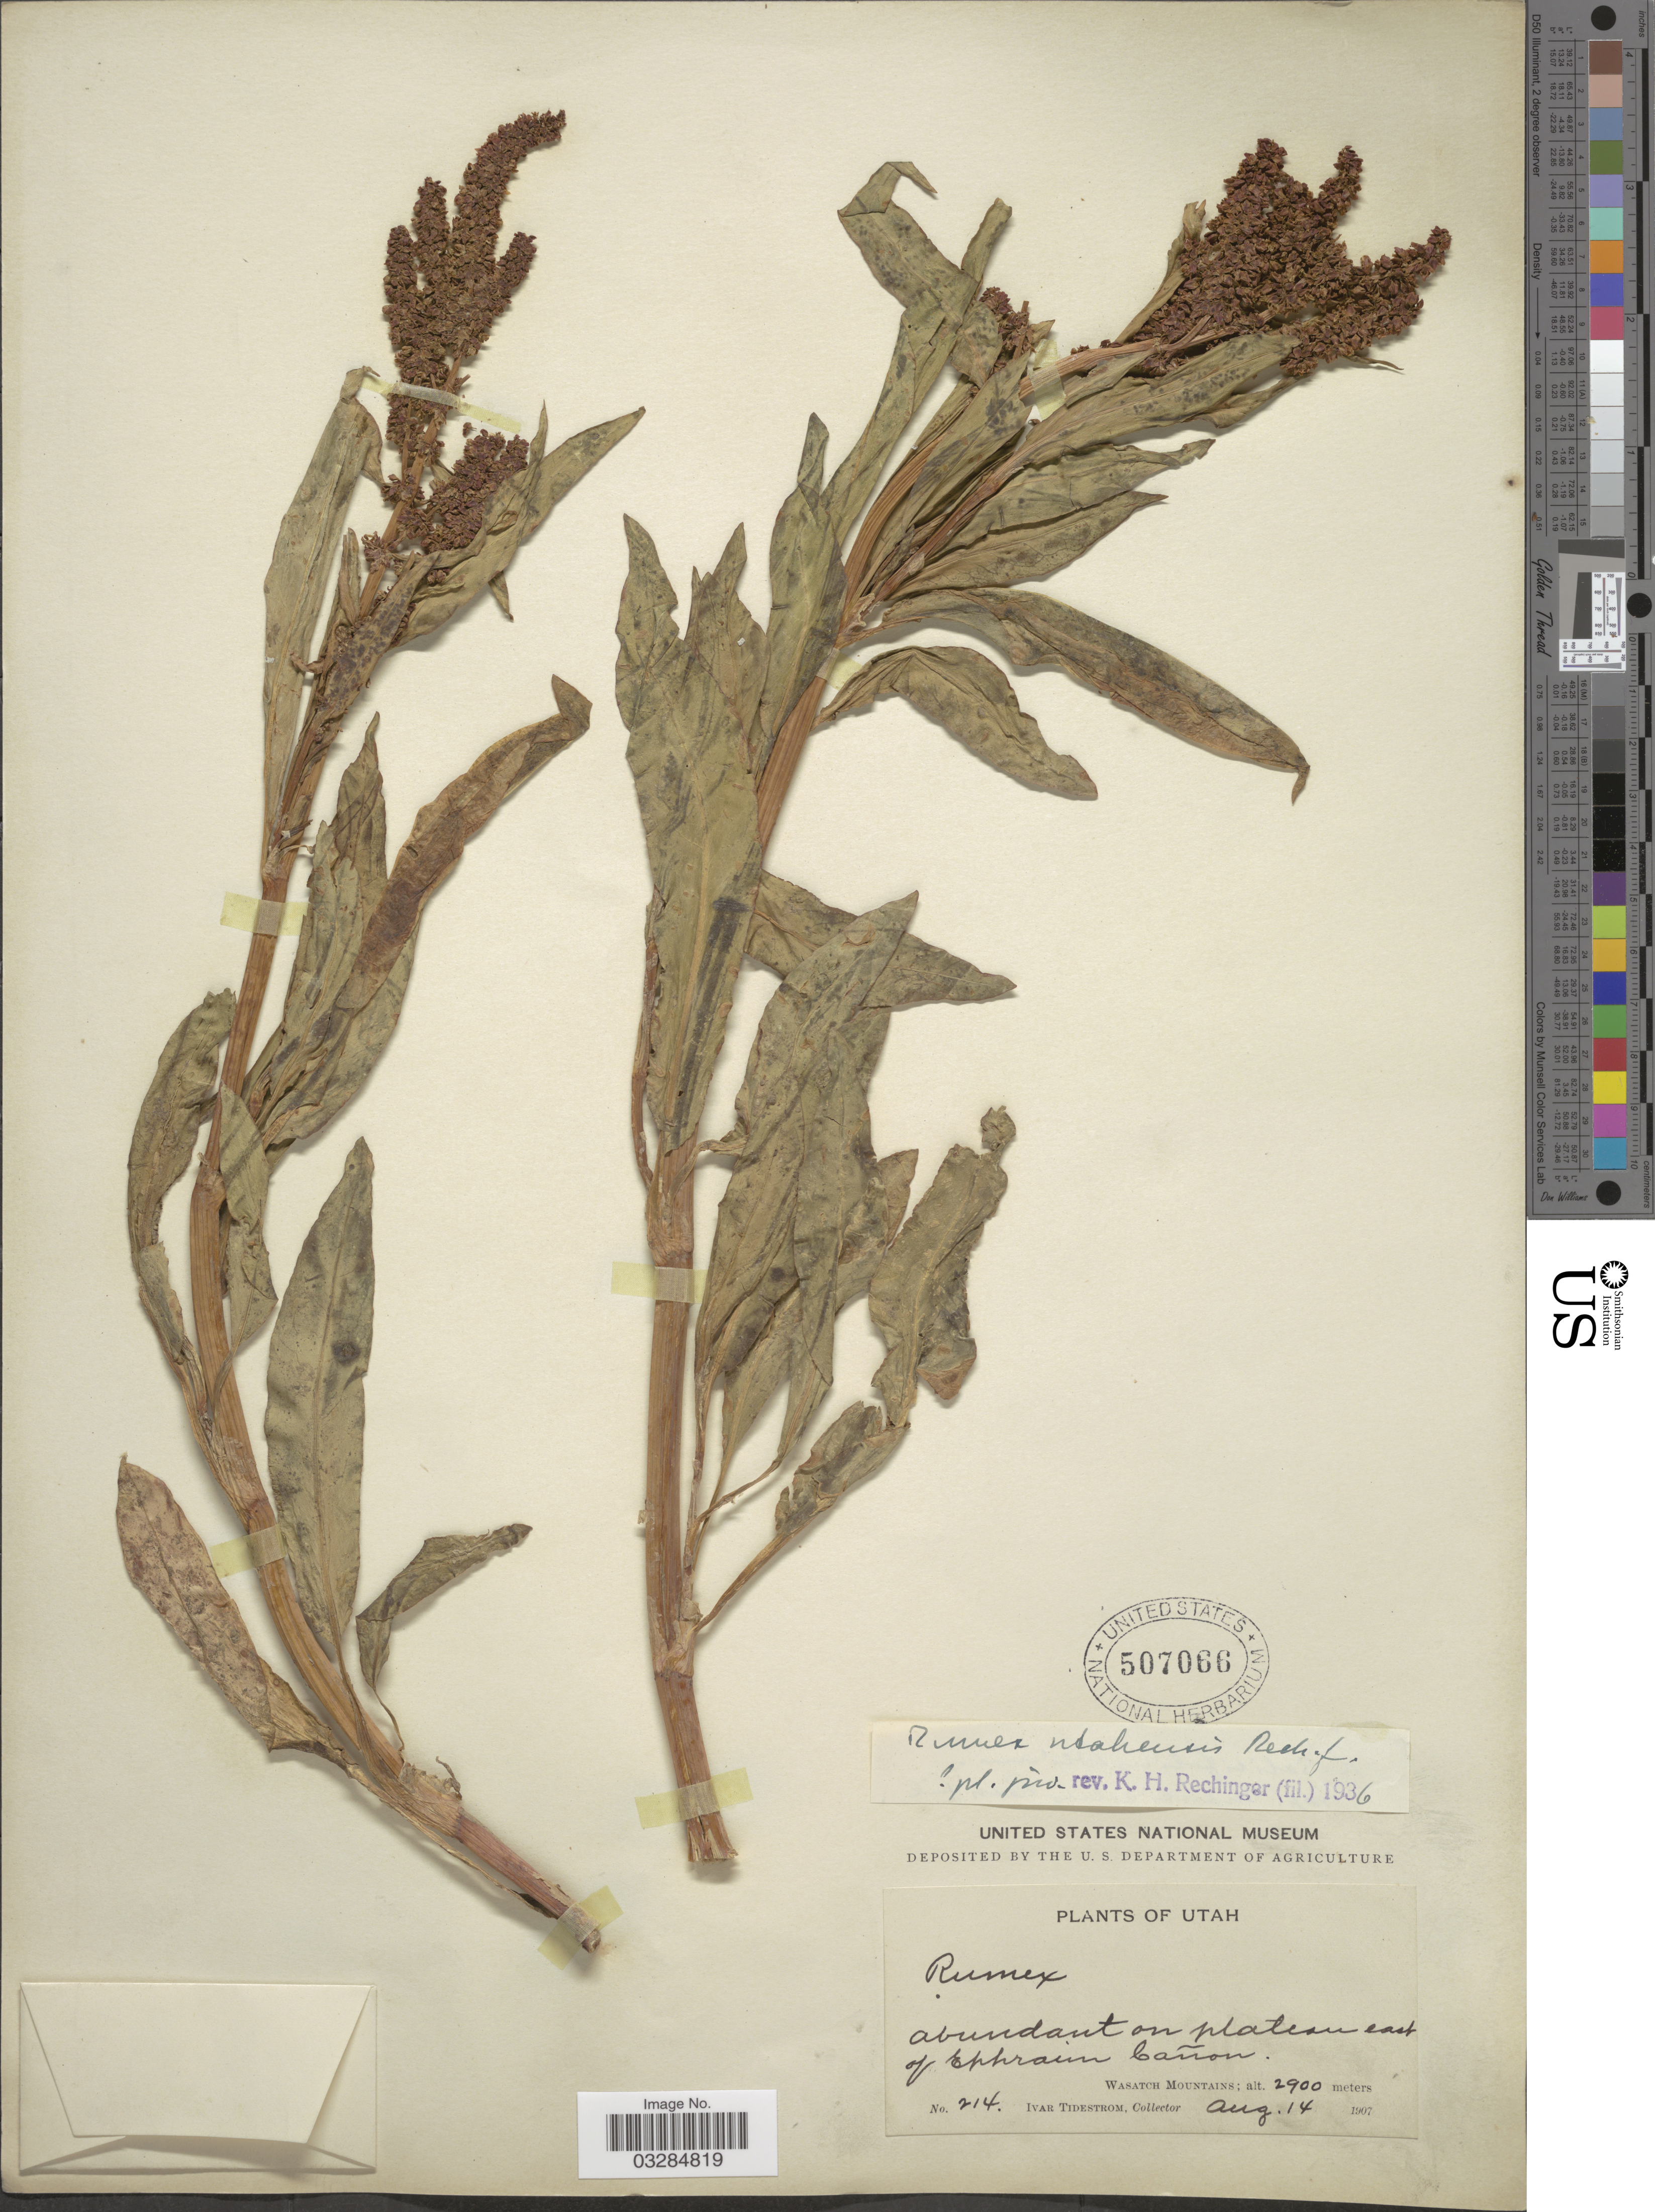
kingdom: Plantae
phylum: Tracheophyta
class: Magnoliopsida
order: Caryophyllales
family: Polygonaceae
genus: Rumex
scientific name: Rumex utahensis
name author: Rech. f.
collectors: I. F. Tidestrom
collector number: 214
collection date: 1907-08-14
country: United States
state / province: Utah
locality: Plateau east of Ephraim Cañon. Wasatch Mountains.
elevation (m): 2900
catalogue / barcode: US 507066